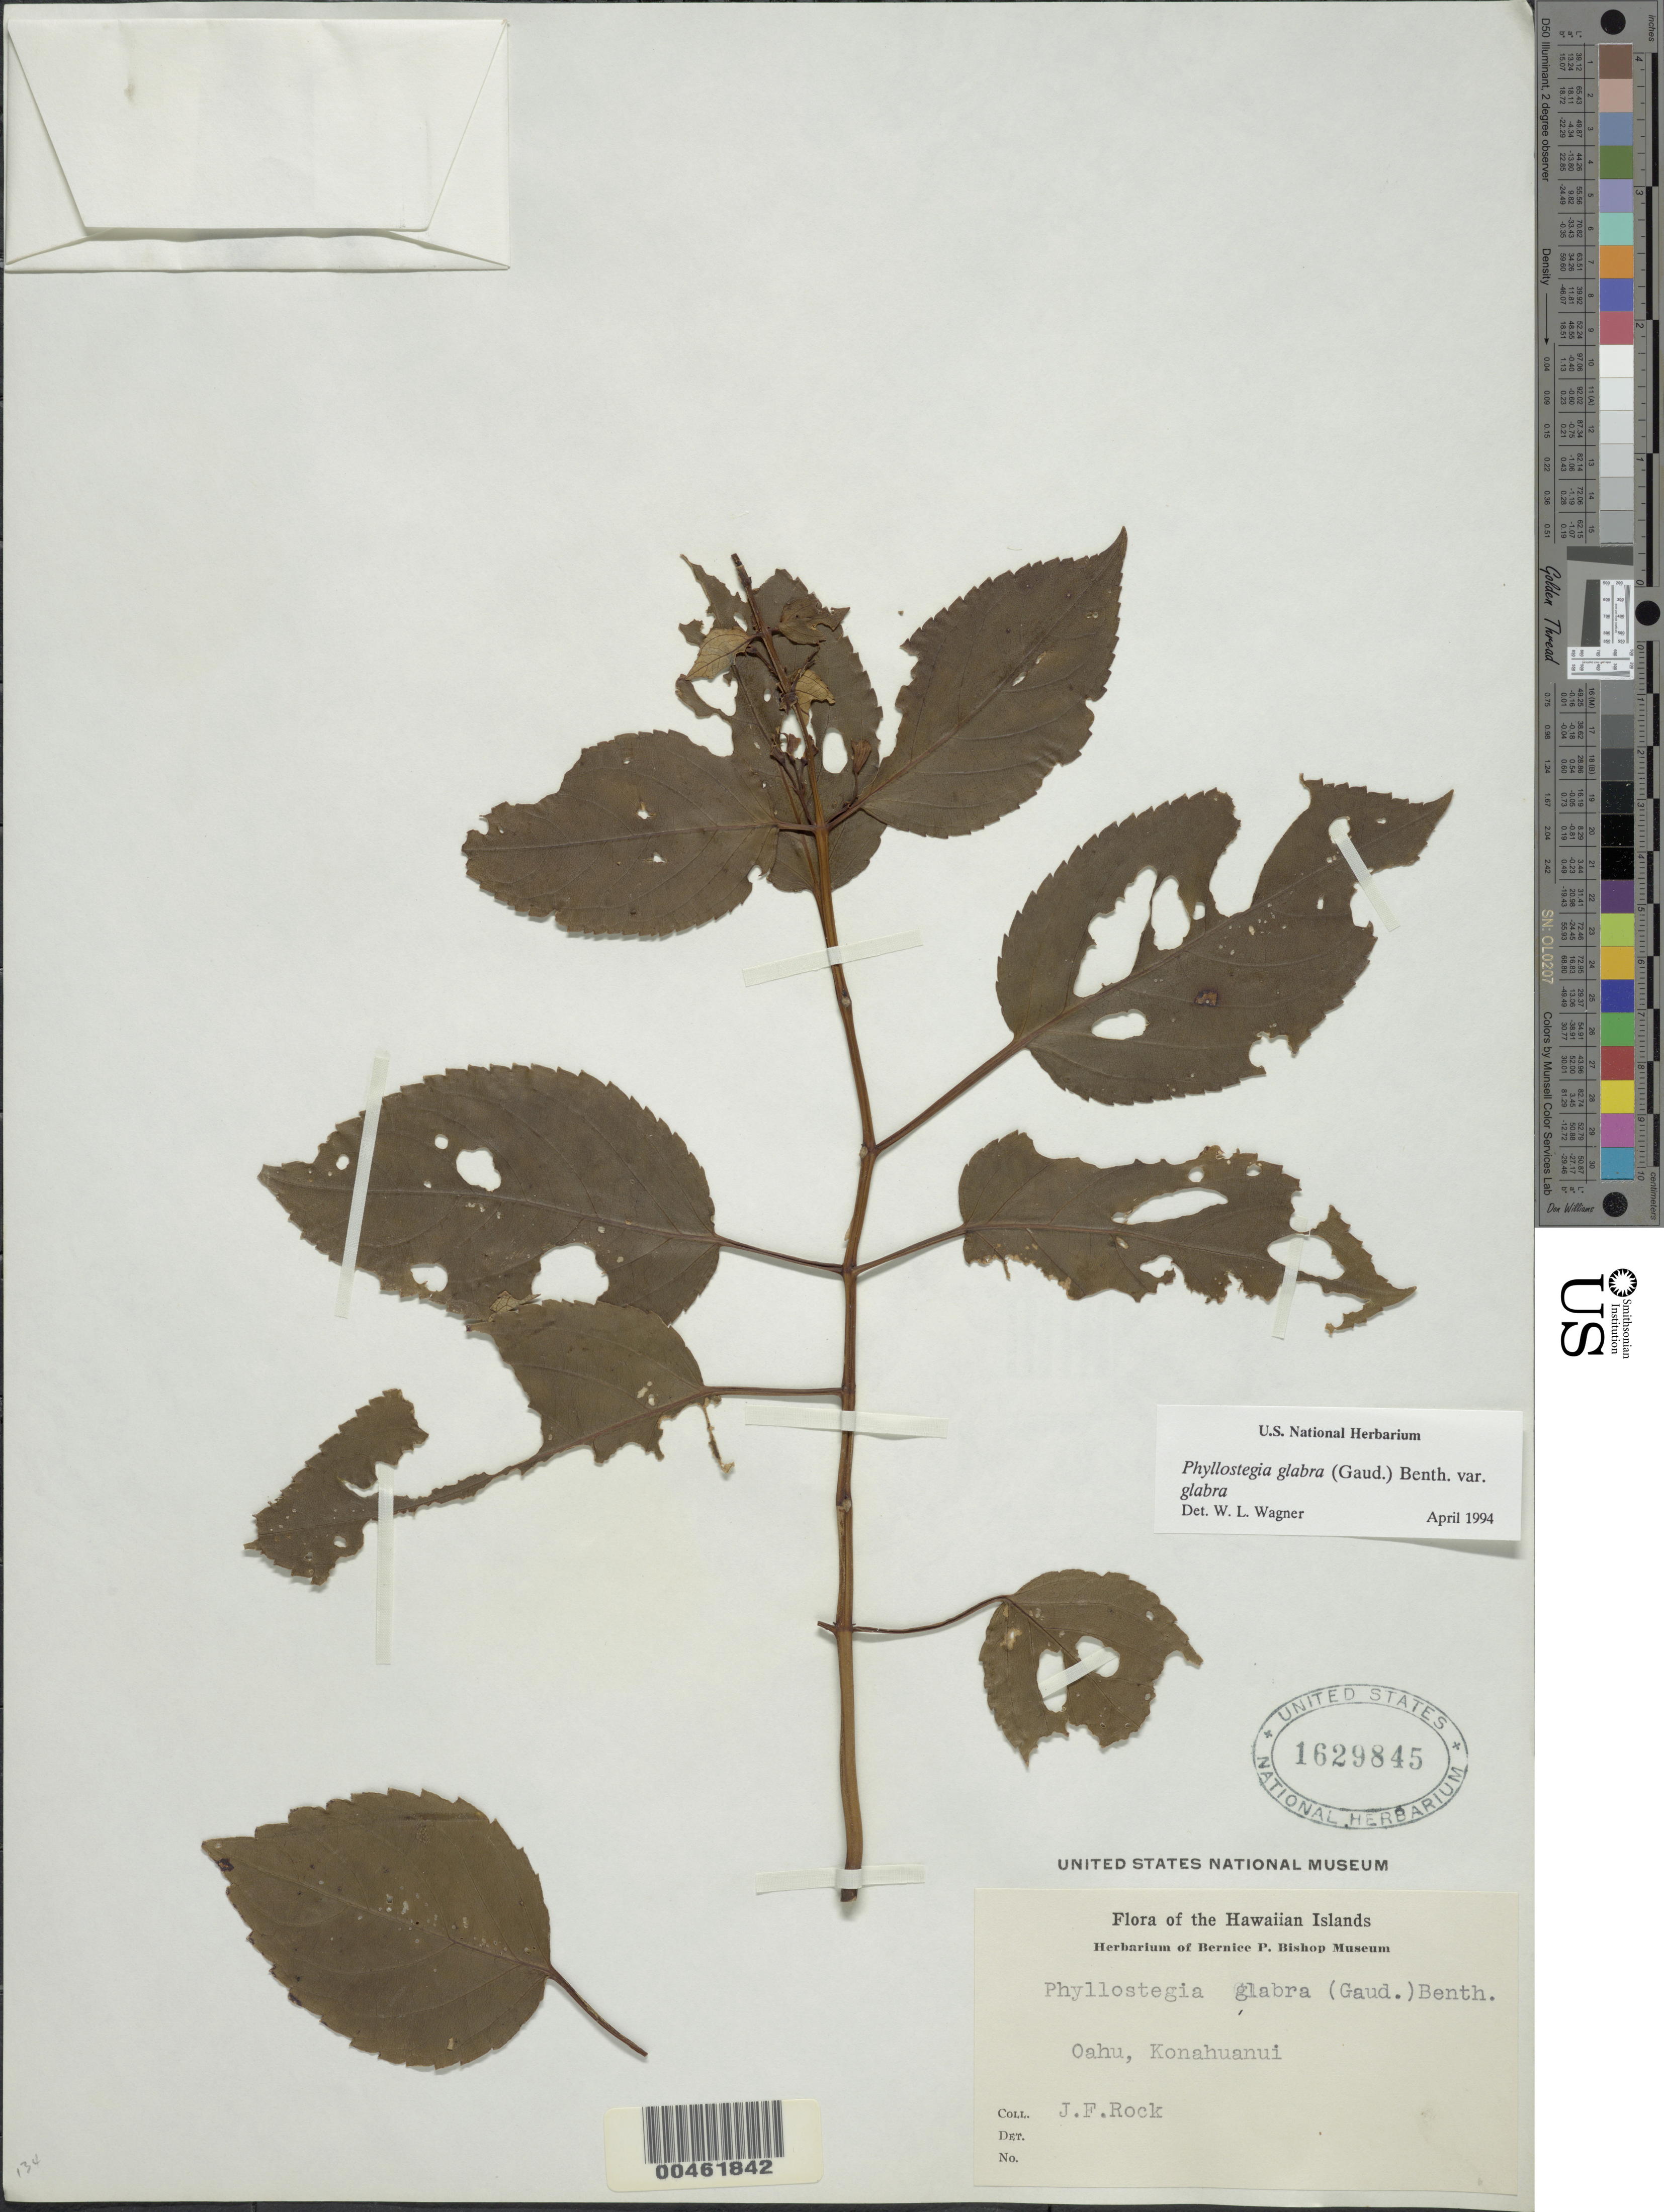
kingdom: Plantae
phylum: Tracheophyta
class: Magnoliopsida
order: Lamiales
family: Lamiaceae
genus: Phyllostegia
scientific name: Phyllostegia glabra var. glabra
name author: (Gaudich.) Benth.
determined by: Wagner, W. L., (BOT), Smithsonian Institution - National Museum of Natural History (UNITED STATES)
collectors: J. F. Rock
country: United States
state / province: Hawaii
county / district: Honolulu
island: Oahu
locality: Konahuanui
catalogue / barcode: US 1629845